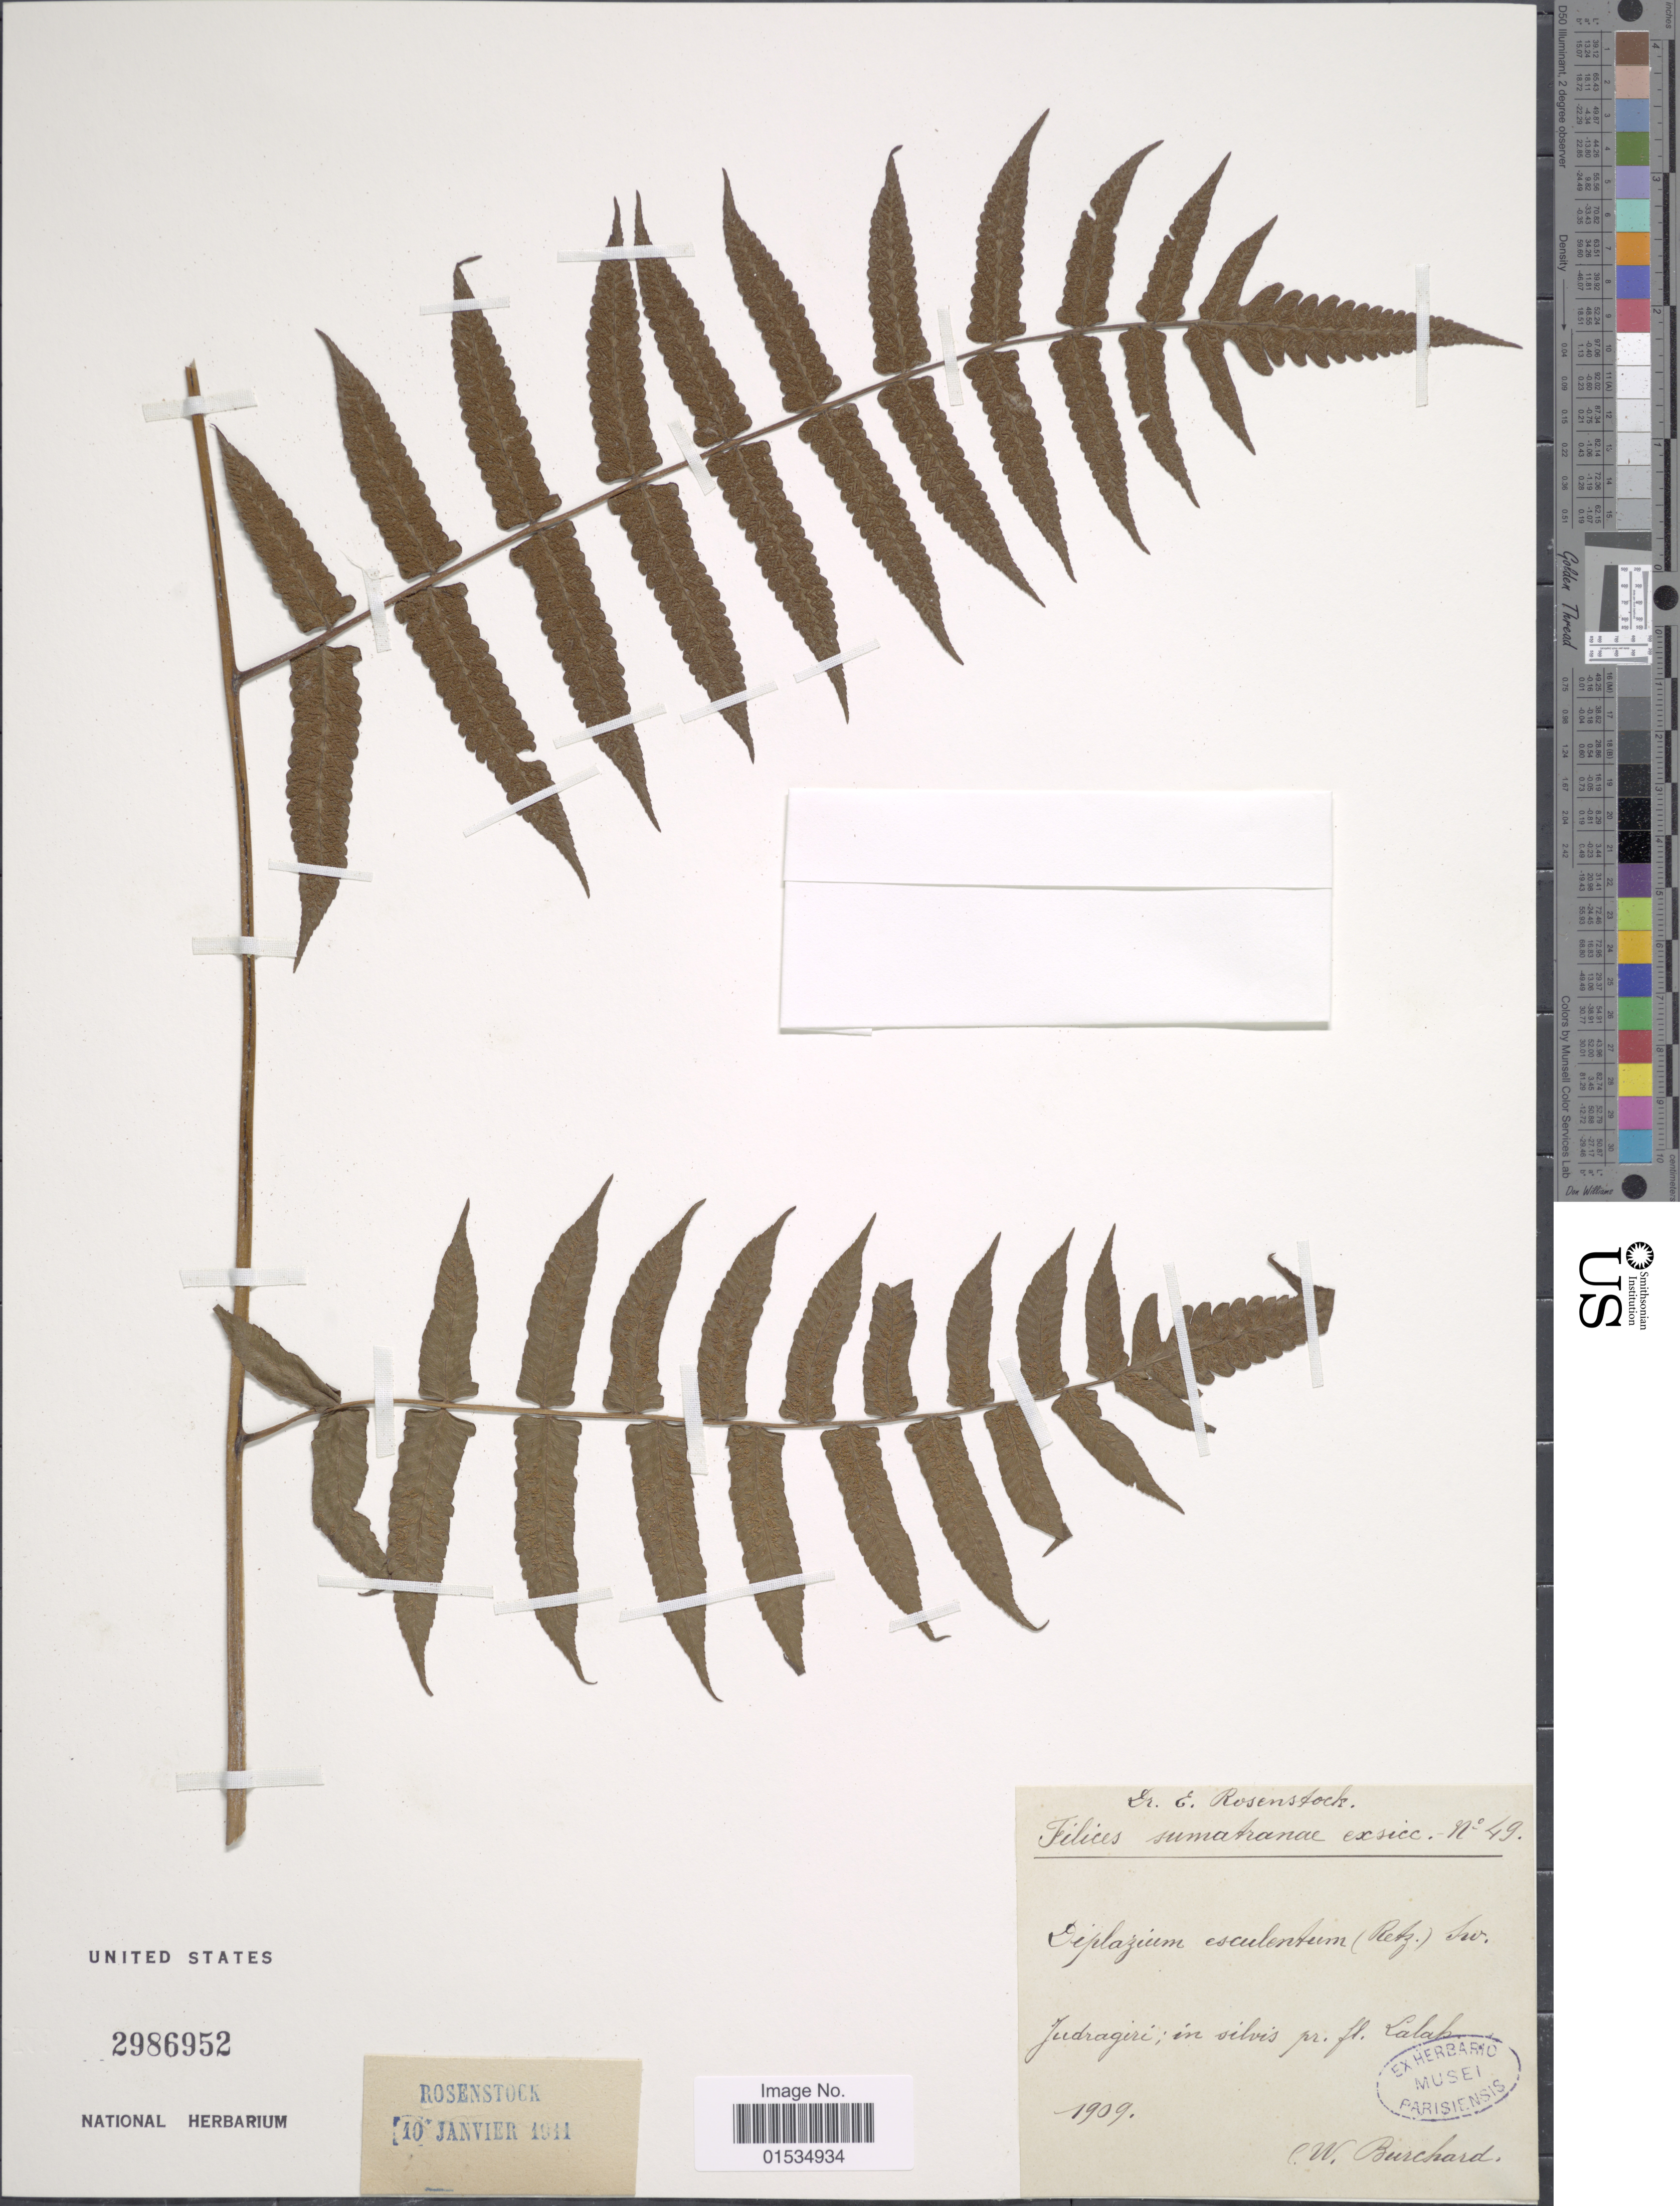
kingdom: Plantae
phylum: Tracheophyta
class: Polypodiopsida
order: Polypodiales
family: Athyriaceae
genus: Diplazium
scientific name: Diplazium esculentum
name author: (Retz.) Sw.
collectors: W. Burchard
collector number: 49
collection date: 1909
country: Indonesia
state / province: Sumatra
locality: Jadragiri: in silvis pr. fl. Lalab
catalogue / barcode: US 2986952